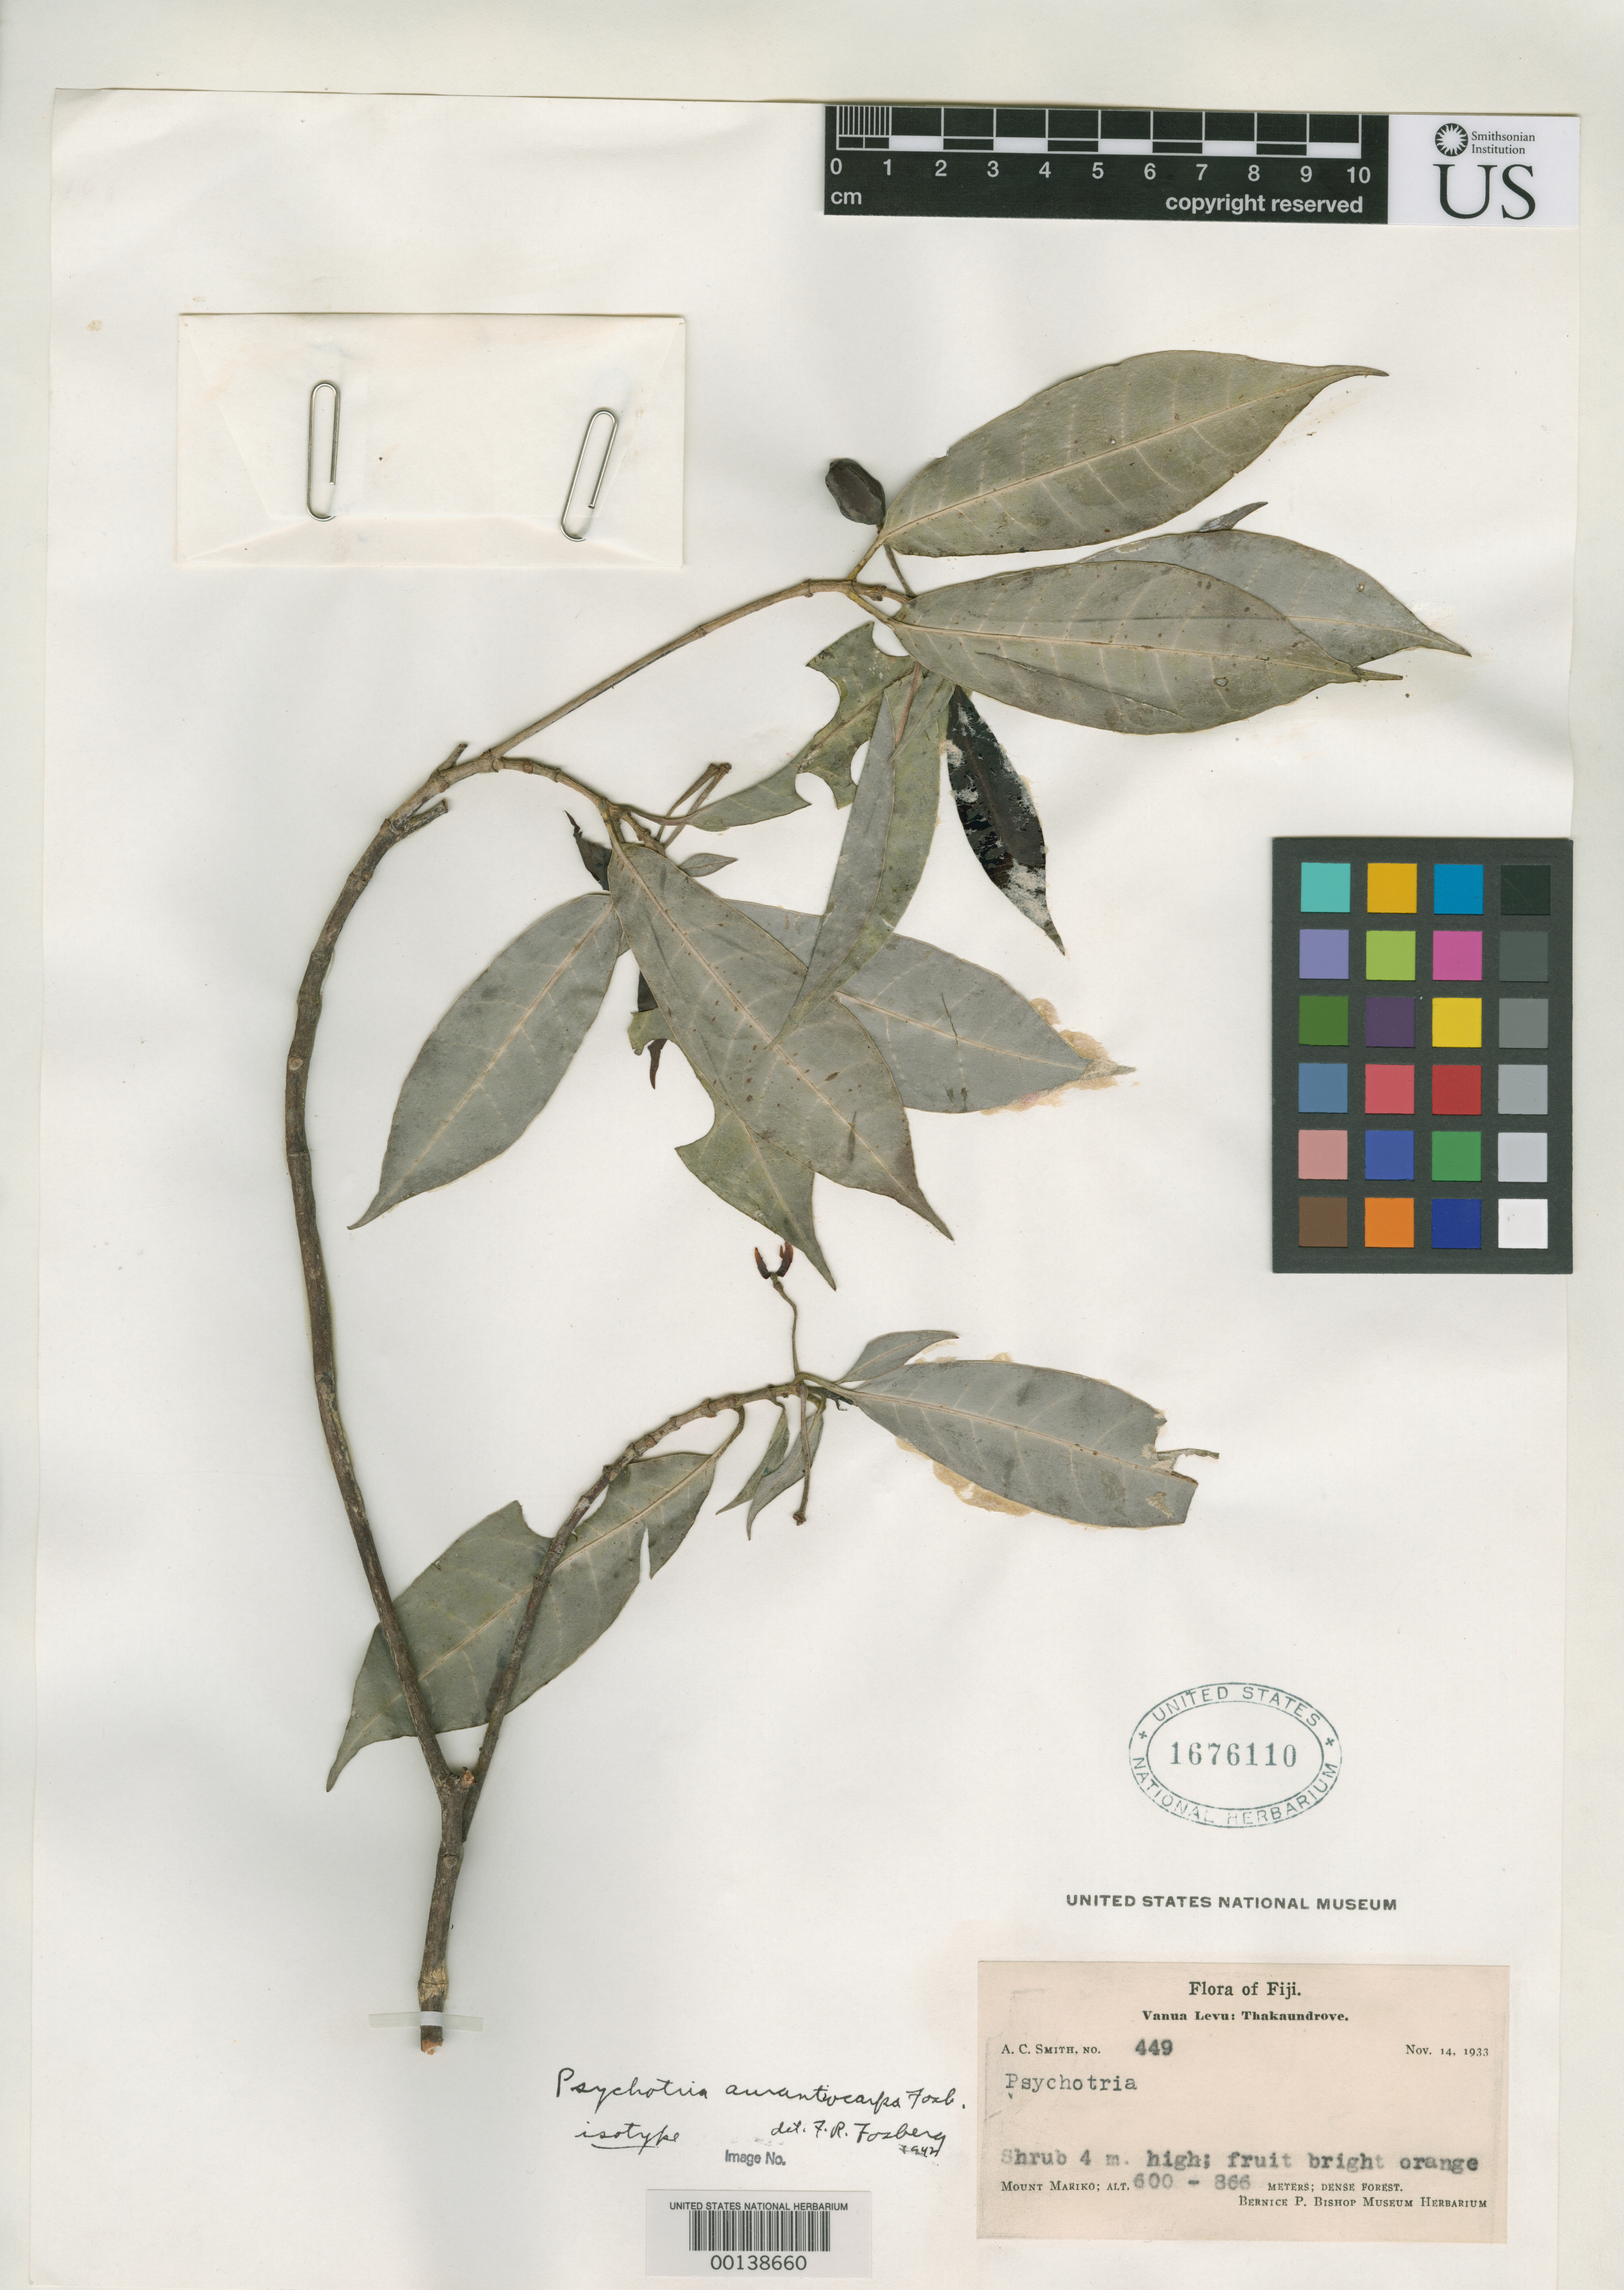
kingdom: Plantae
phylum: Tracheophyta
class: Magnoliopsida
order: Gentianales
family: Rubiaceae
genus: Psychotria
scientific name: Psychotria aurantiocarpa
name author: Fosberg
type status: Isotype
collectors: A. C. Smith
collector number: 449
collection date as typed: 14 Nov 1933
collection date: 1933-11-14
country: Fiji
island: Vanua Levu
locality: Thakaundrove, Mat. Mariko. [Vanua Levu Group]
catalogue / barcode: US 1676110